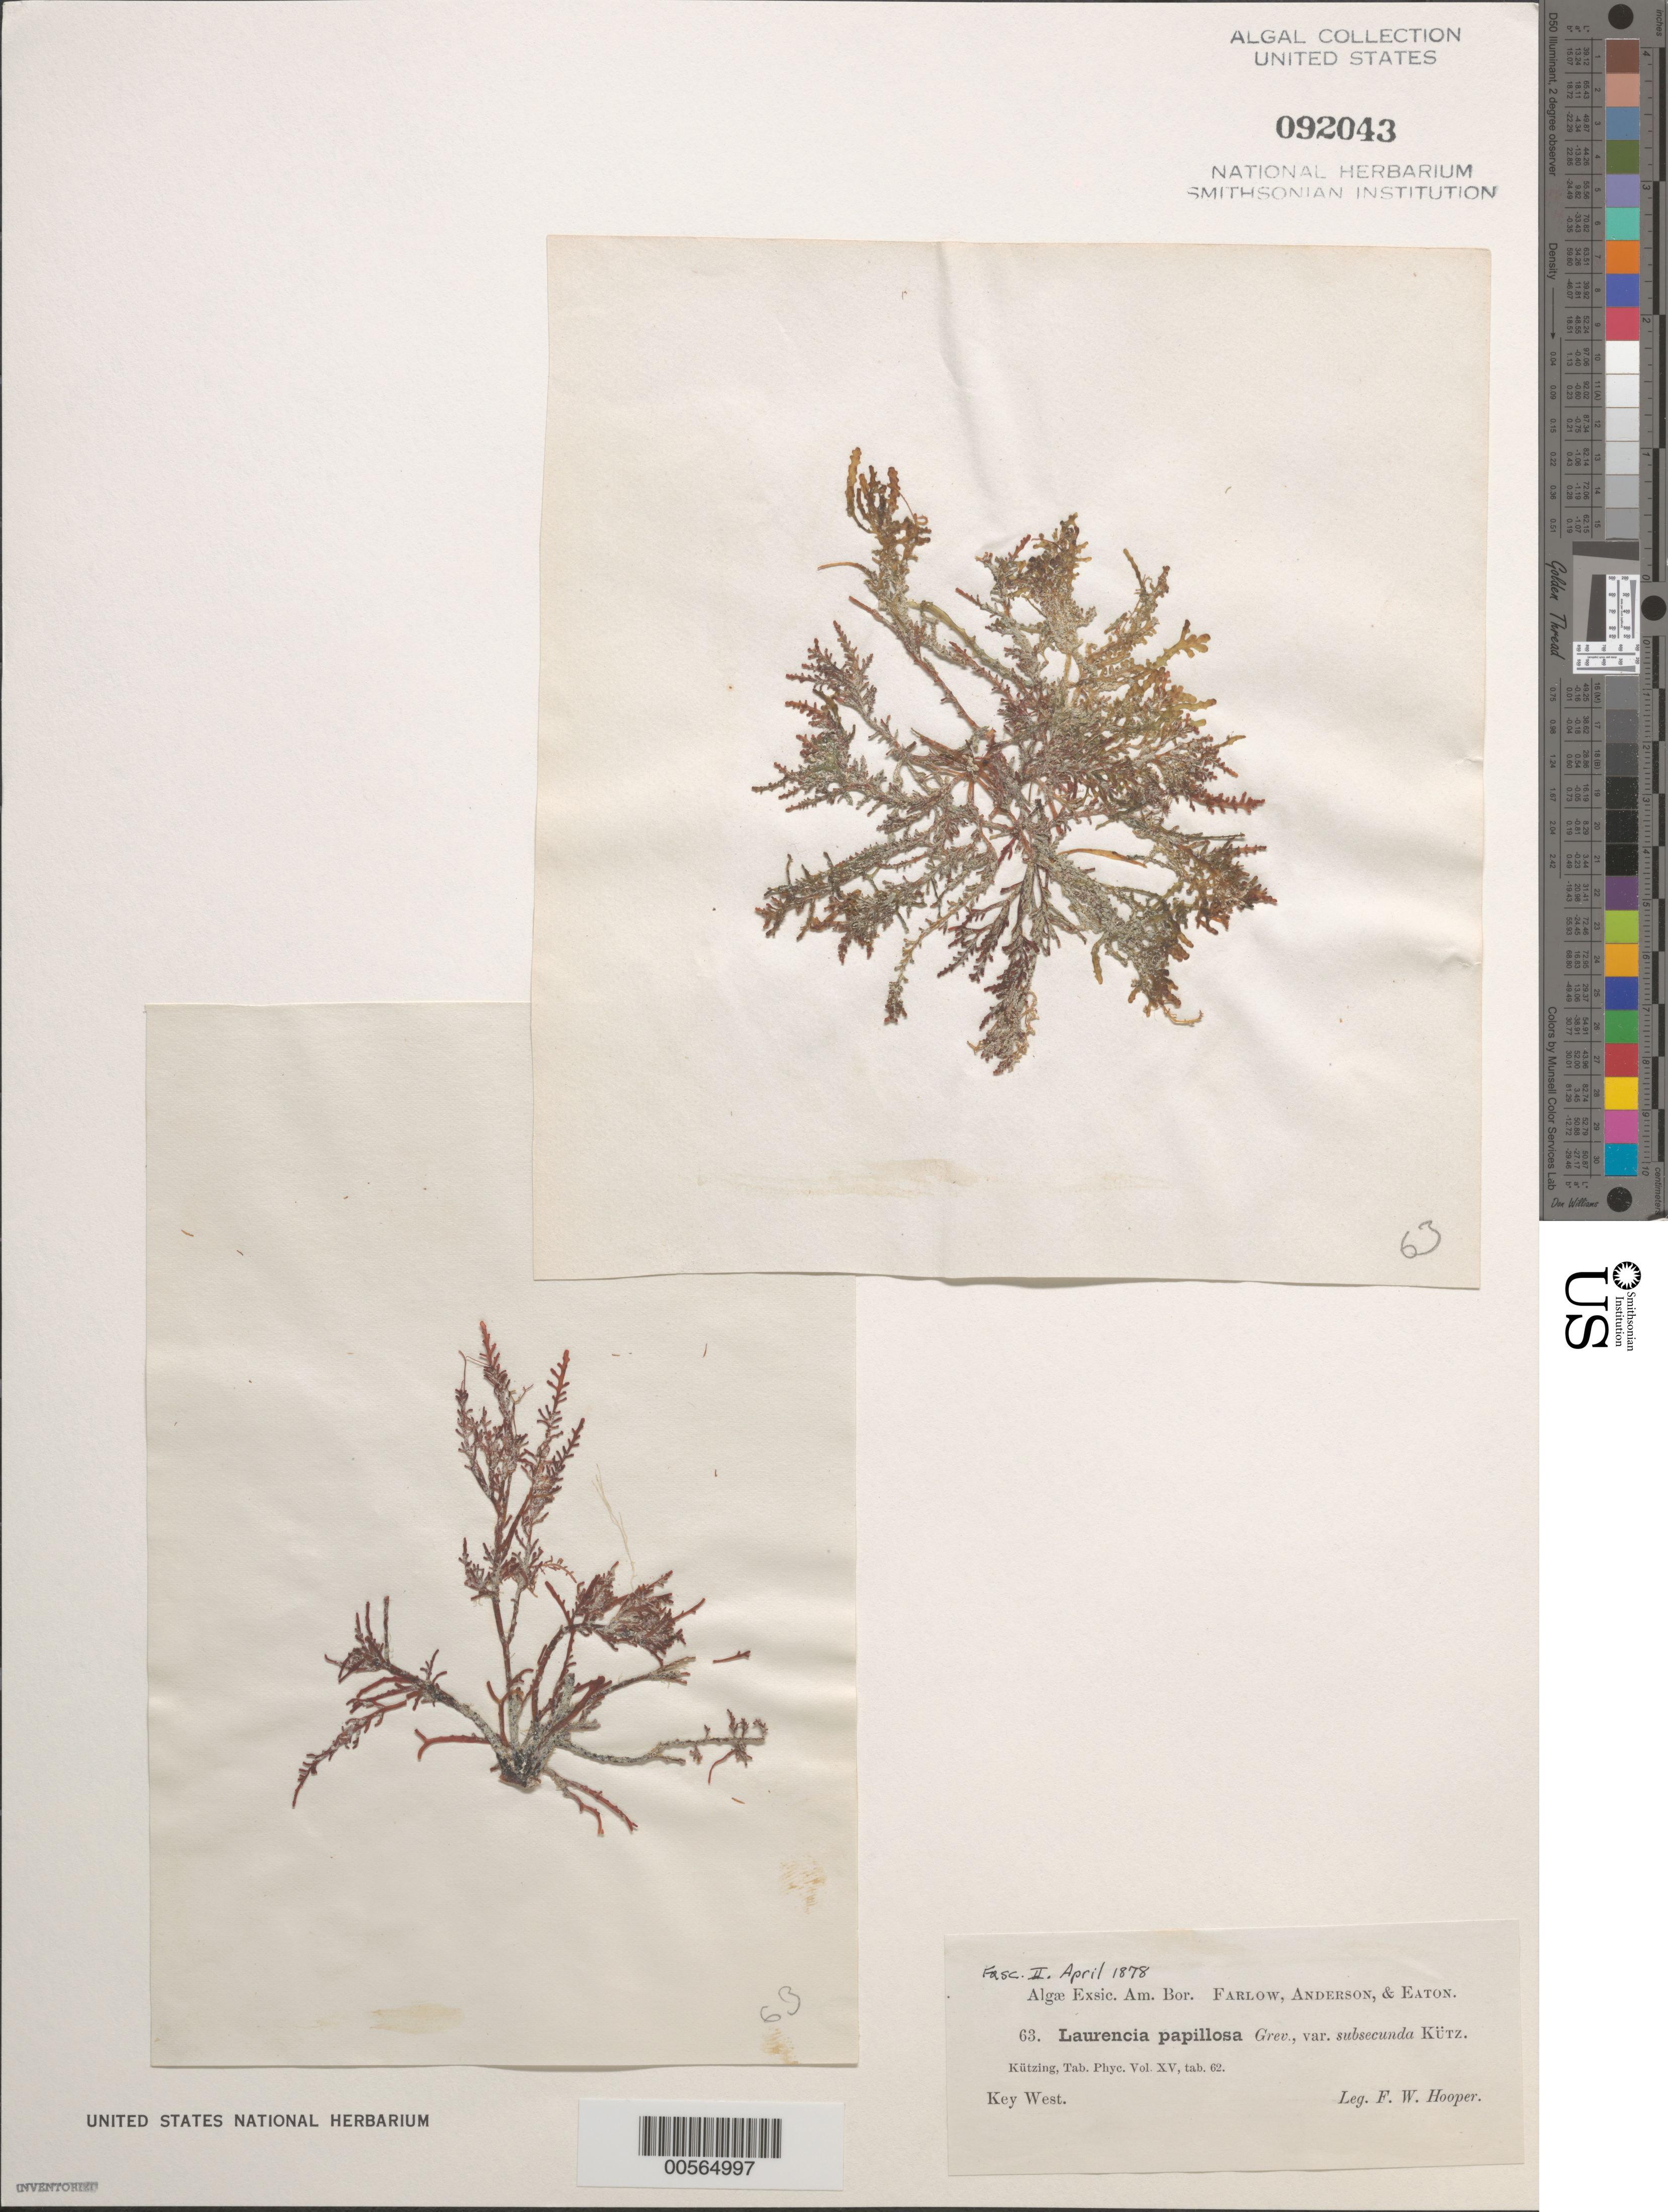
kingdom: Plantae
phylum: Rhodophyta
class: Florideophyceae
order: Ceramiales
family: Rhodomelaceae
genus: Palisada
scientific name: Palisada perforata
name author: (Bory) K.W. Nam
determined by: Algae name updating Project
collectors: F. Hooper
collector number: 63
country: United States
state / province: Florida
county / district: Monroe County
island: Key West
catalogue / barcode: US 92043